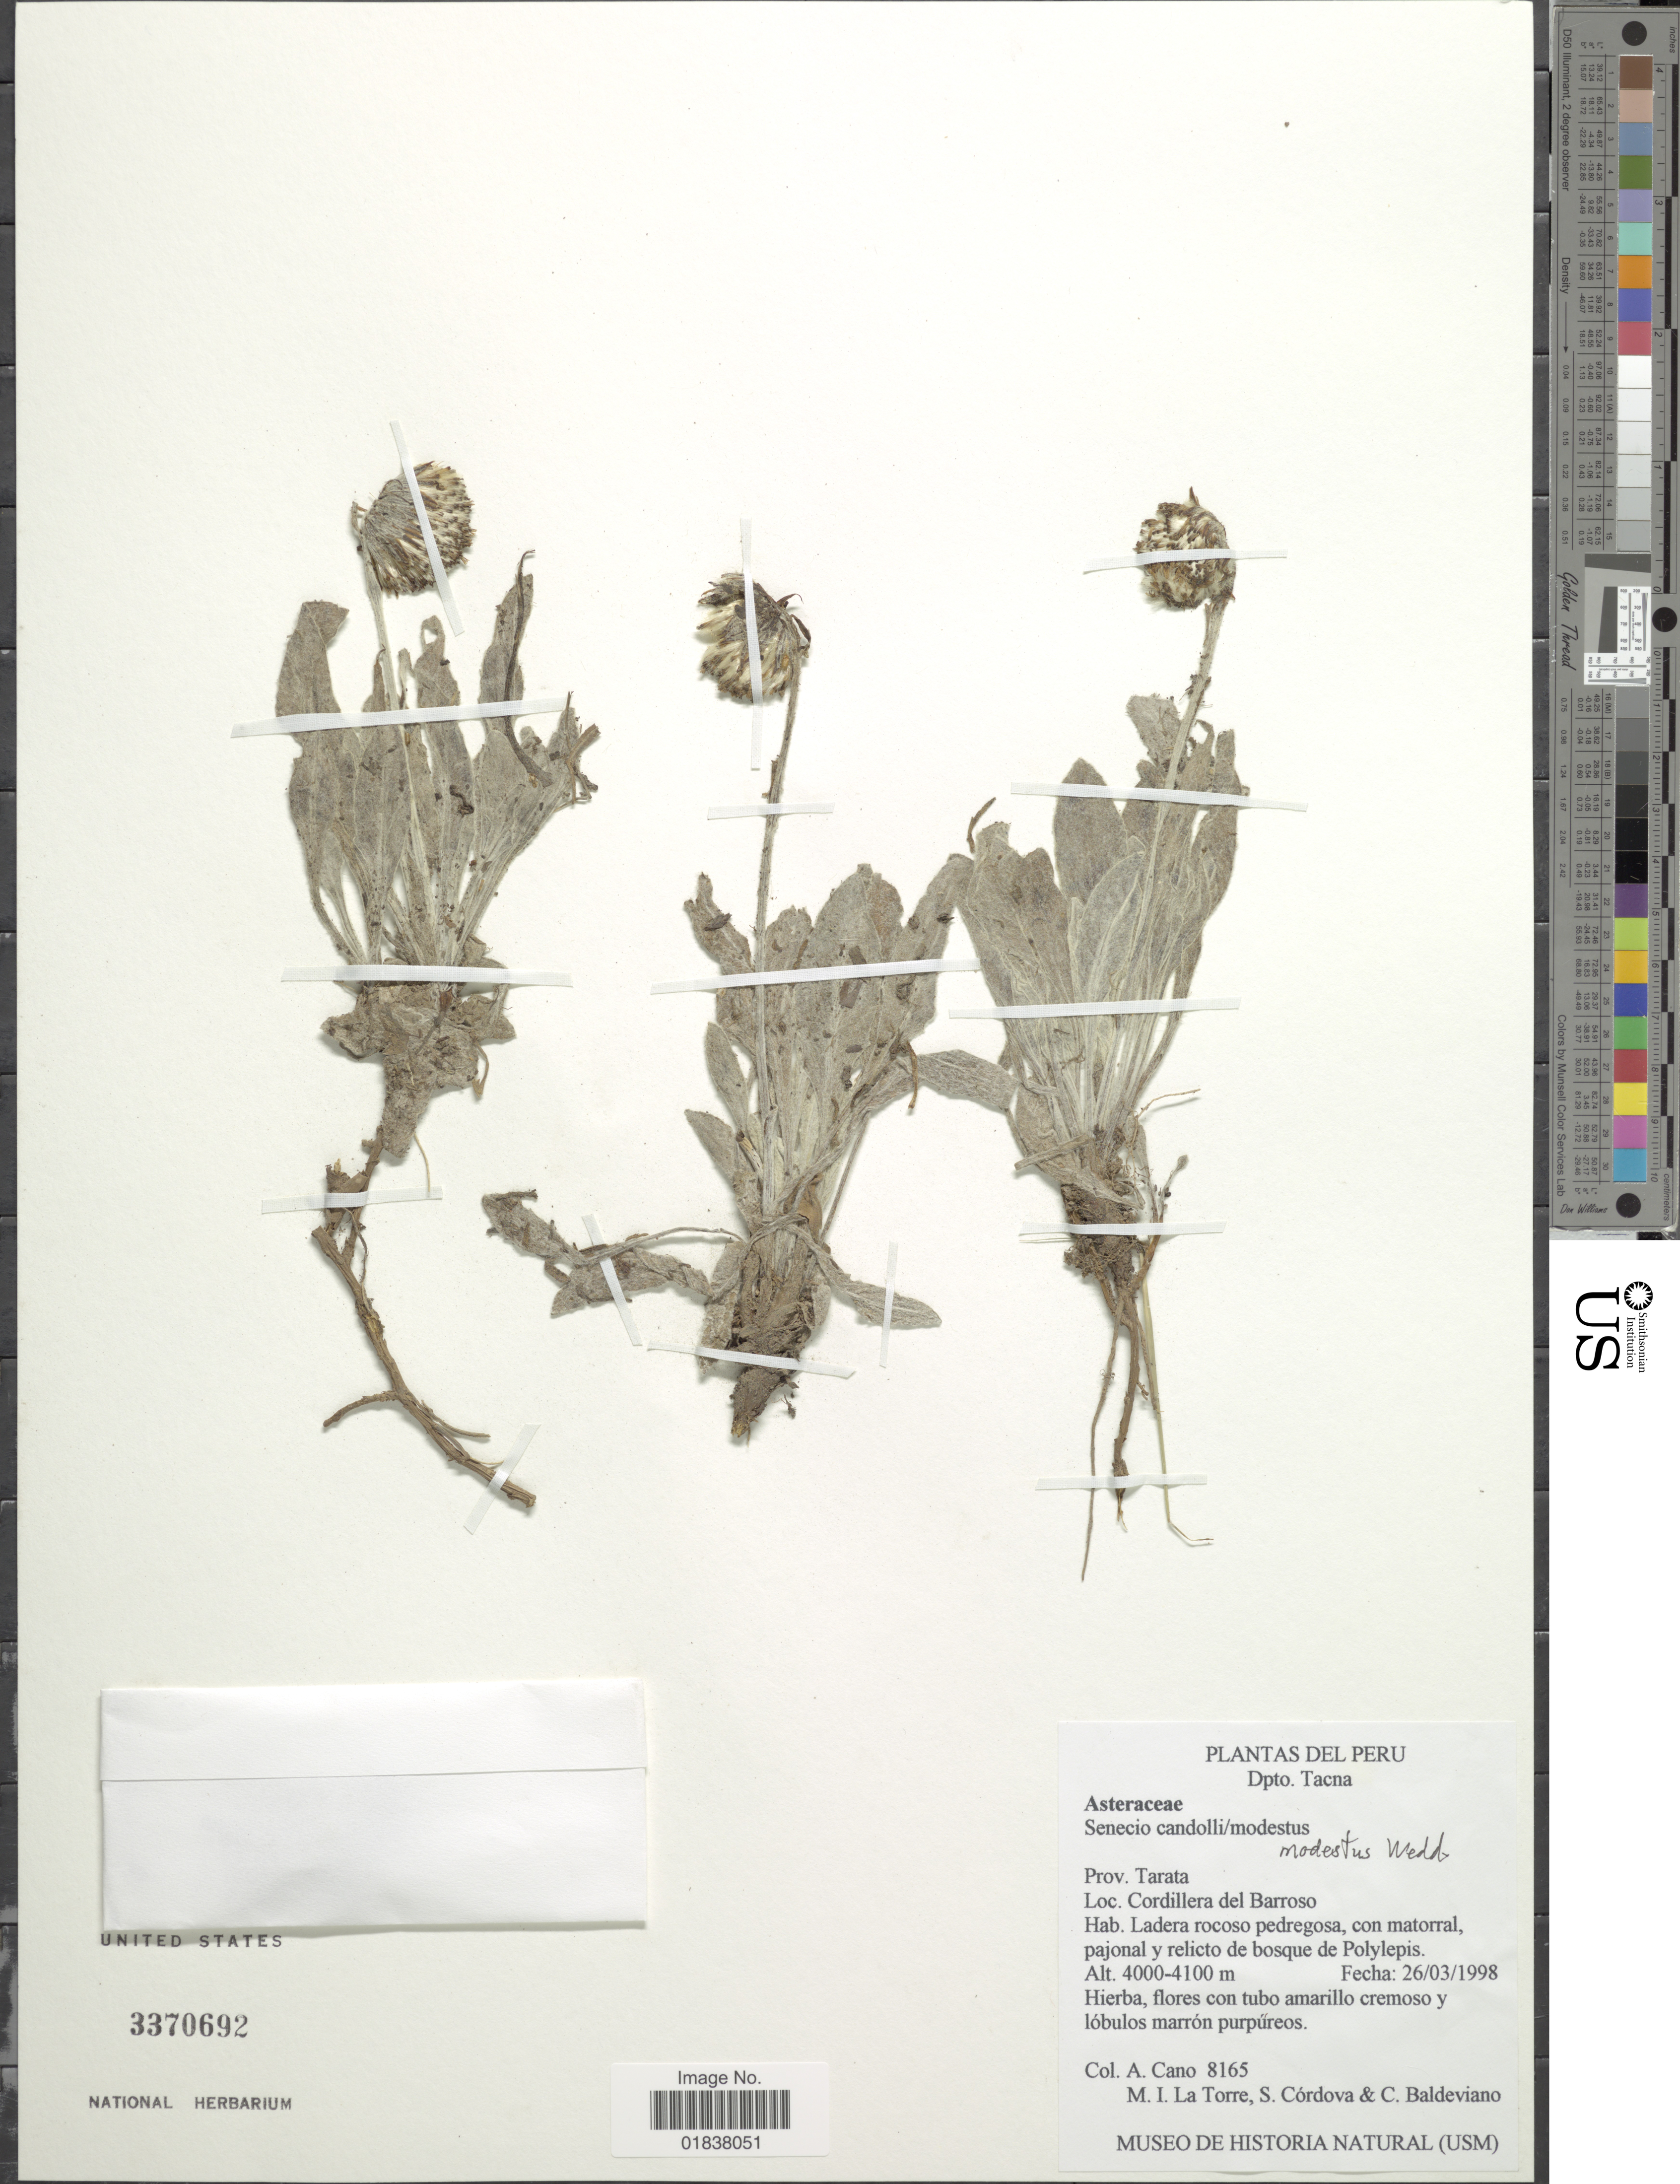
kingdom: Plantae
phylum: Tracheophyta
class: Magnoliopsida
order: Asterales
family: Asteraceae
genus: Senecio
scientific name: Senecio candollei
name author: Wedd.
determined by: Salomon, Luciana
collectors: A. Cano, M. I. La Torre, S. Cordova & C. Baldeviano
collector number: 8165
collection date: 1998-03-26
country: Peru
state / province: Tacna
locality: Prov. Tarata, Cordillera del Barroso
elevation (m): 4000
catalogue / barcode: US 3370692